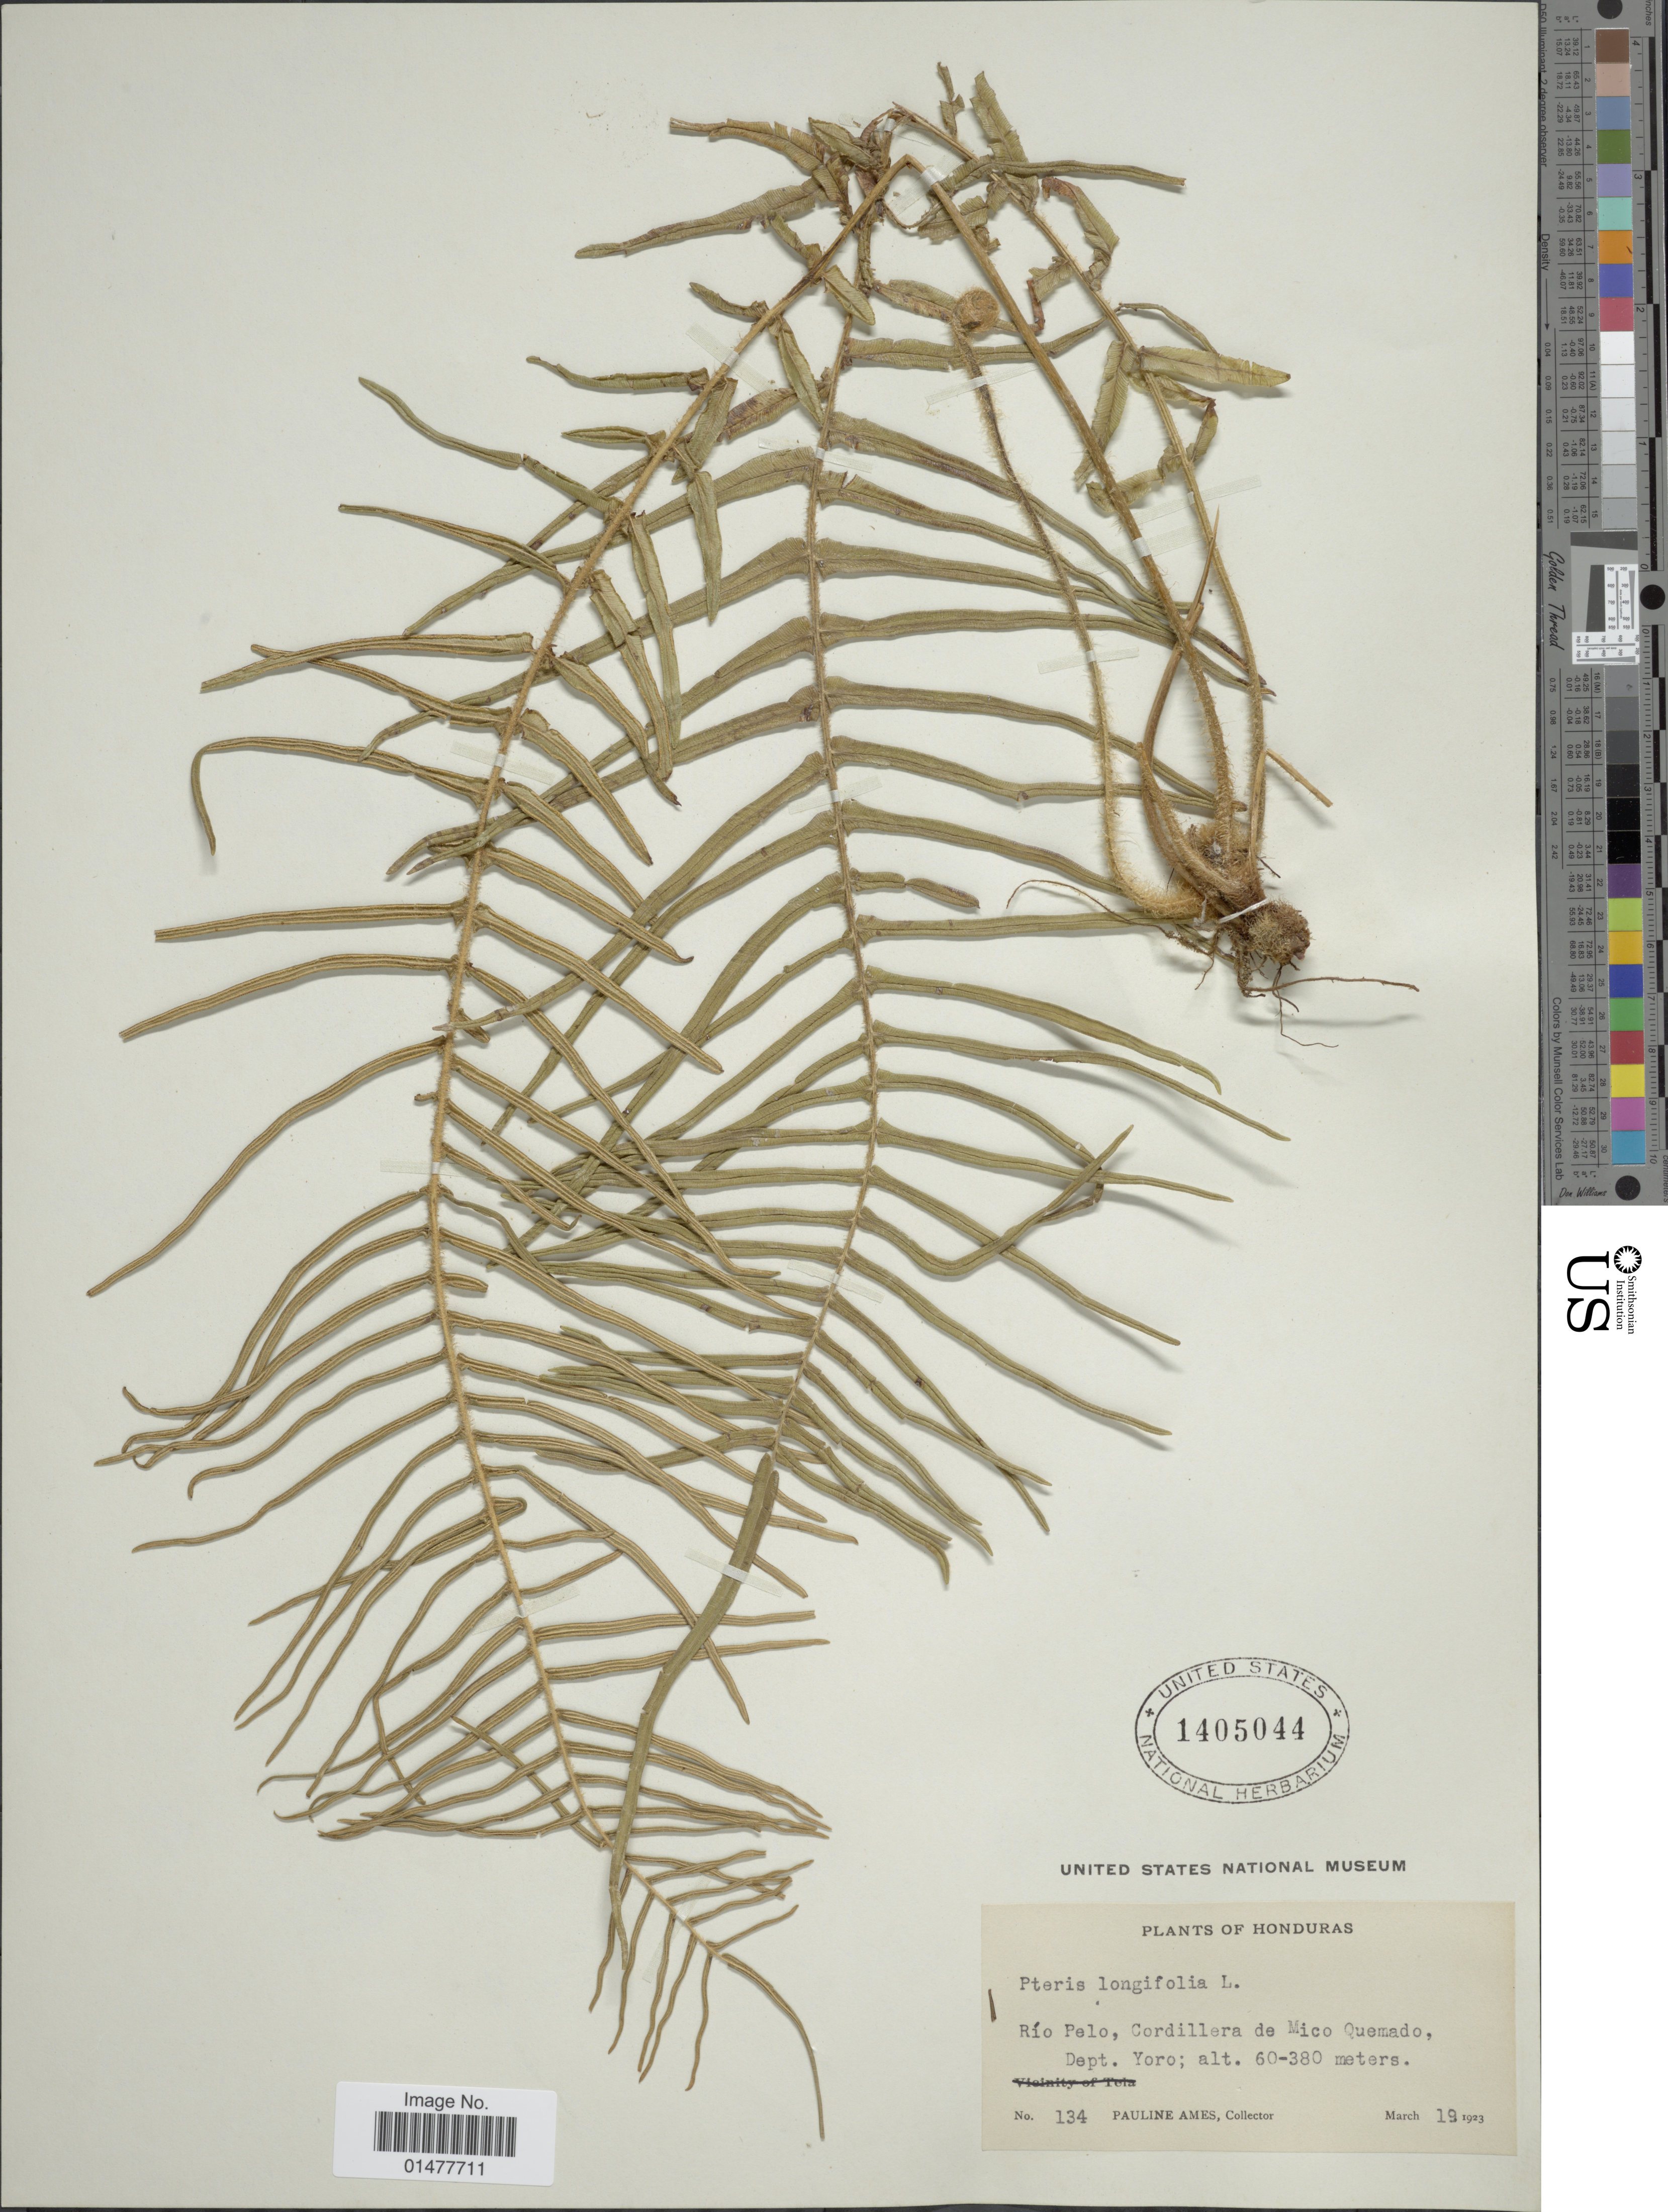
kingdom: Plantae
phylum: Tracheophyta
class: Polypodiopsida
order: Polypodiales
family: Pteridaceae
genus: Pteris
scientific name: Pteris longifolia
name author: L.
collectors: P. Ames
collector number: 134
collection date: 1923-03-19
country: Honduras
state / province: Yoro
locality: Río Pelo, Cordillera de Mico Quemado.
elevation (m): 60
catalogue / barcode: US 1405044